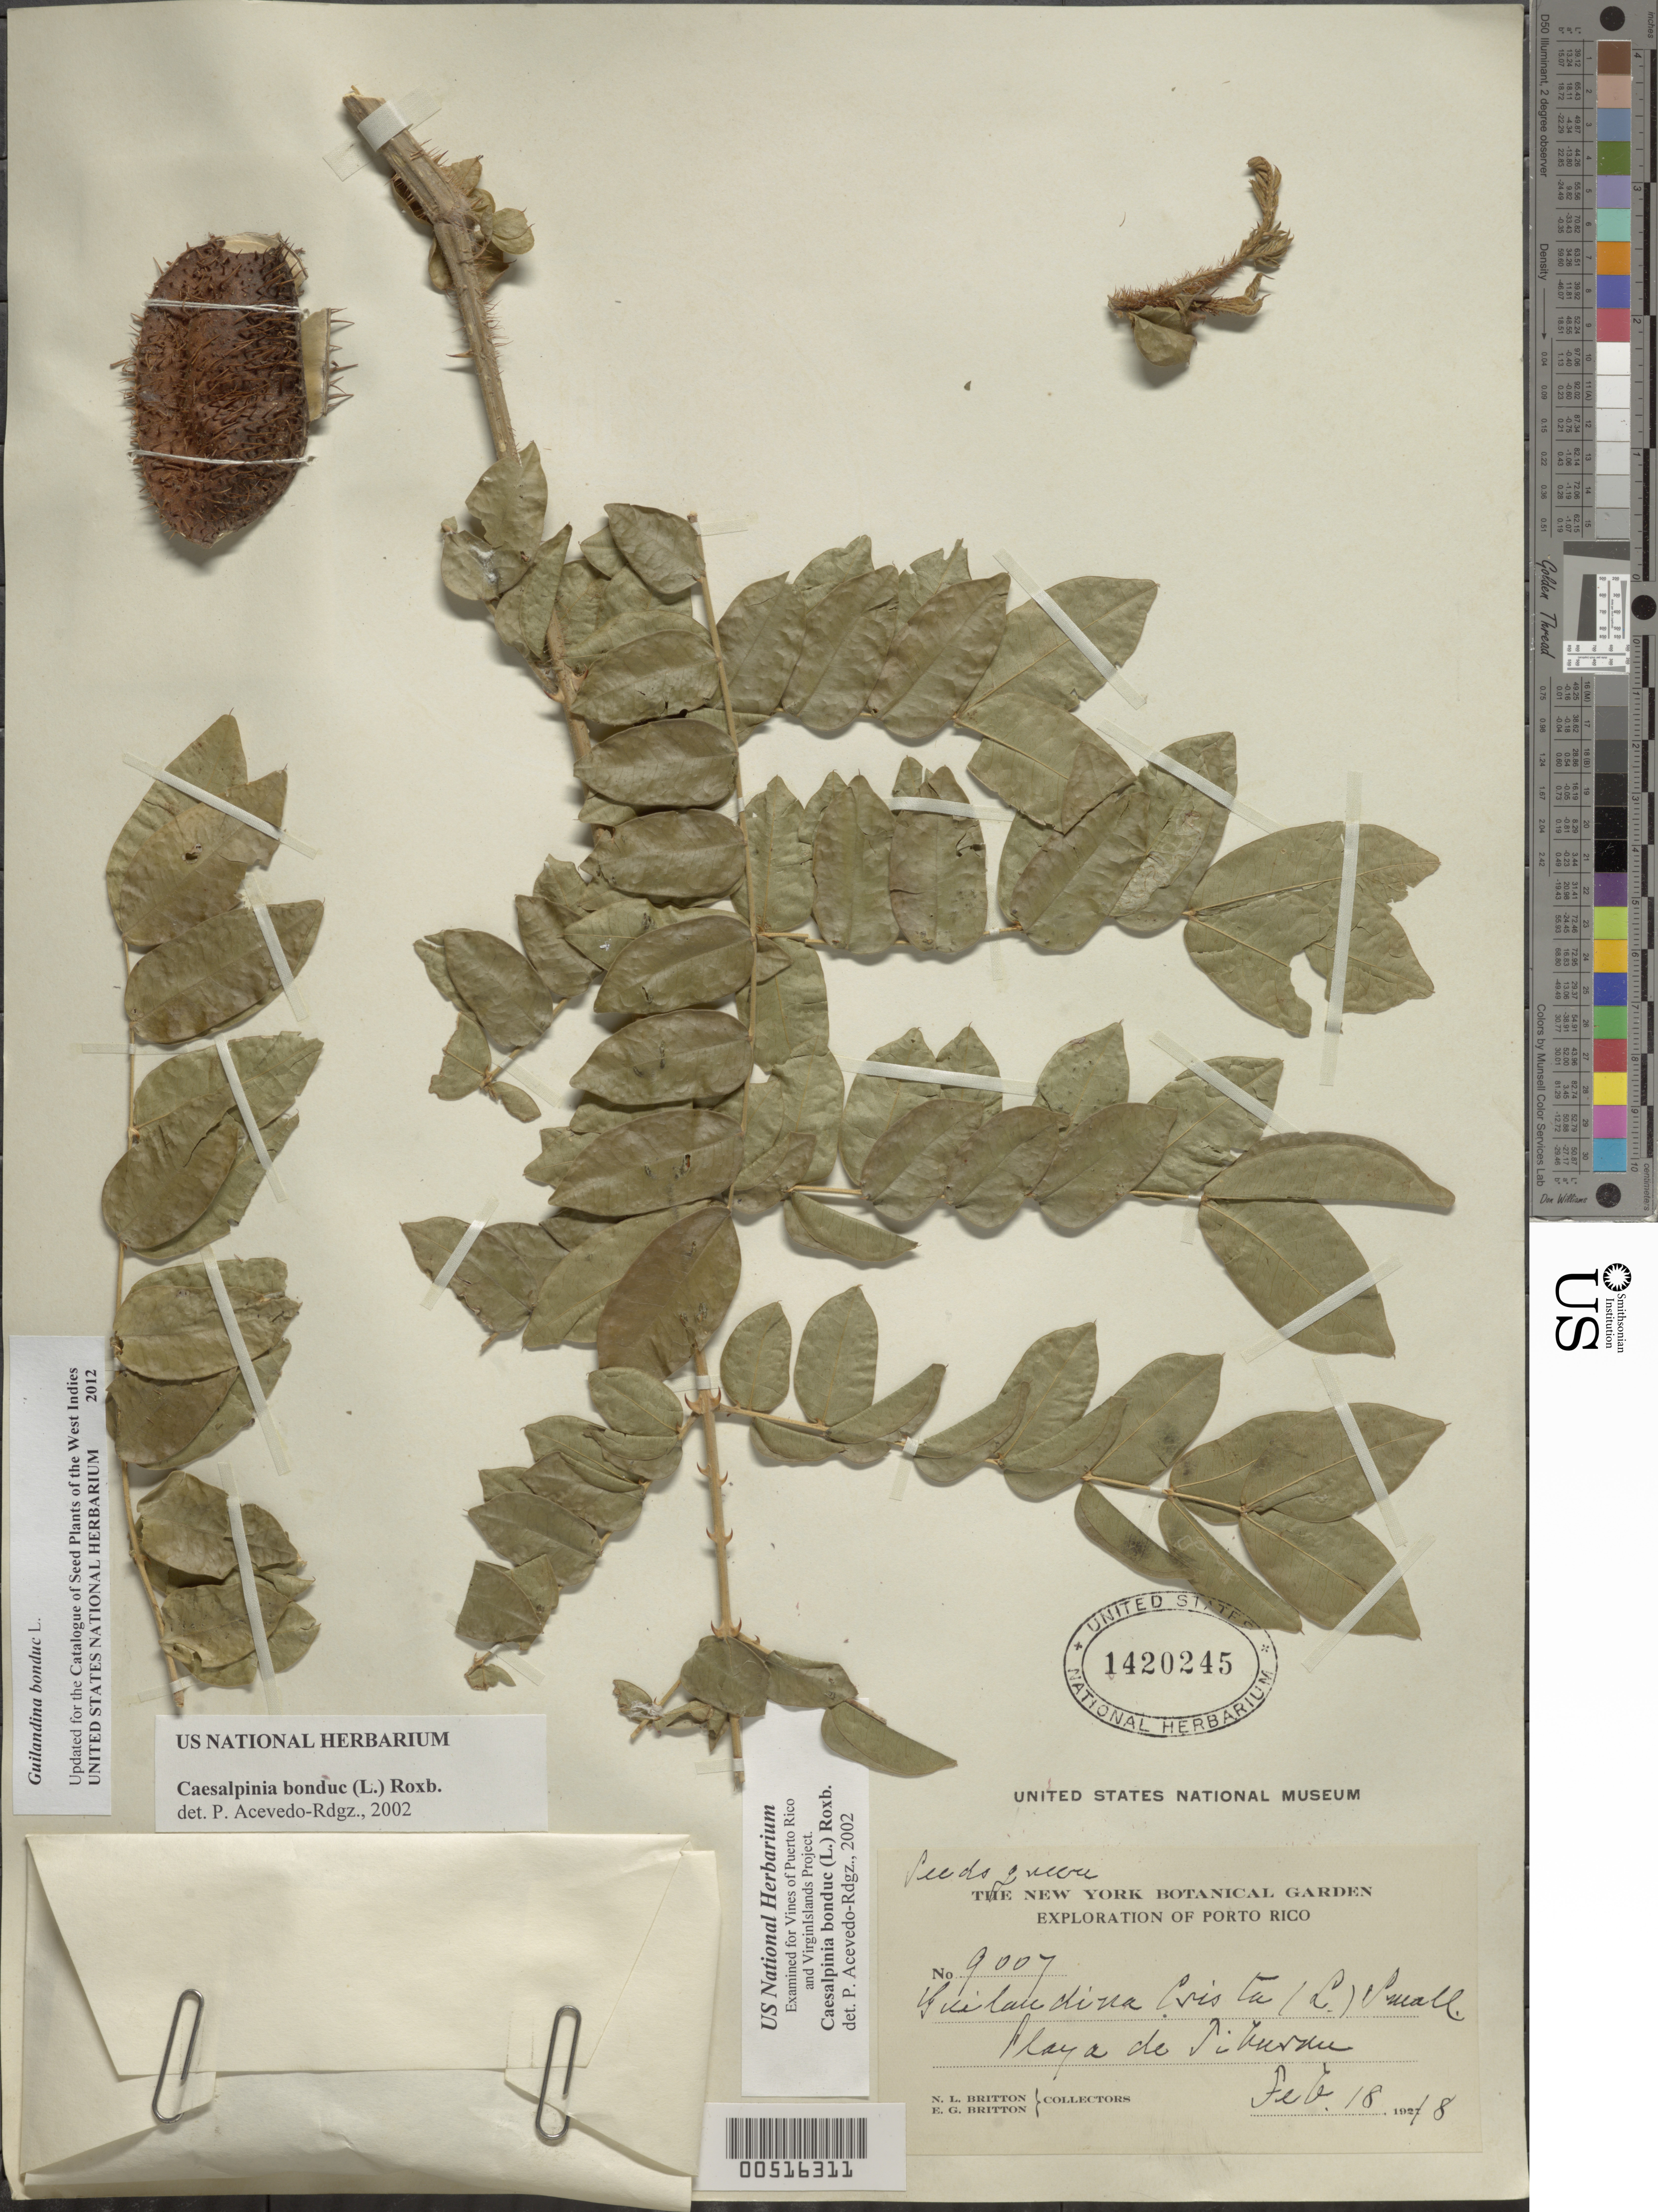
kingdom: Plantae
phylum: Tracheophyta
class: Magnoliopsida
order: Fabales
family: Fabaceae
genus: Guilandina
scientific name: Guilandina bonduc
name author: L.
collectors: N. Britton & E. G. Britton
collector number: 9007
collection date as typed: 18 Feb 1928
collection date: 1928-02-18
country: Puerto Rico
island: Greater Antilles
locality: Playa de tiburau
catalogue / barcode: US 1420245